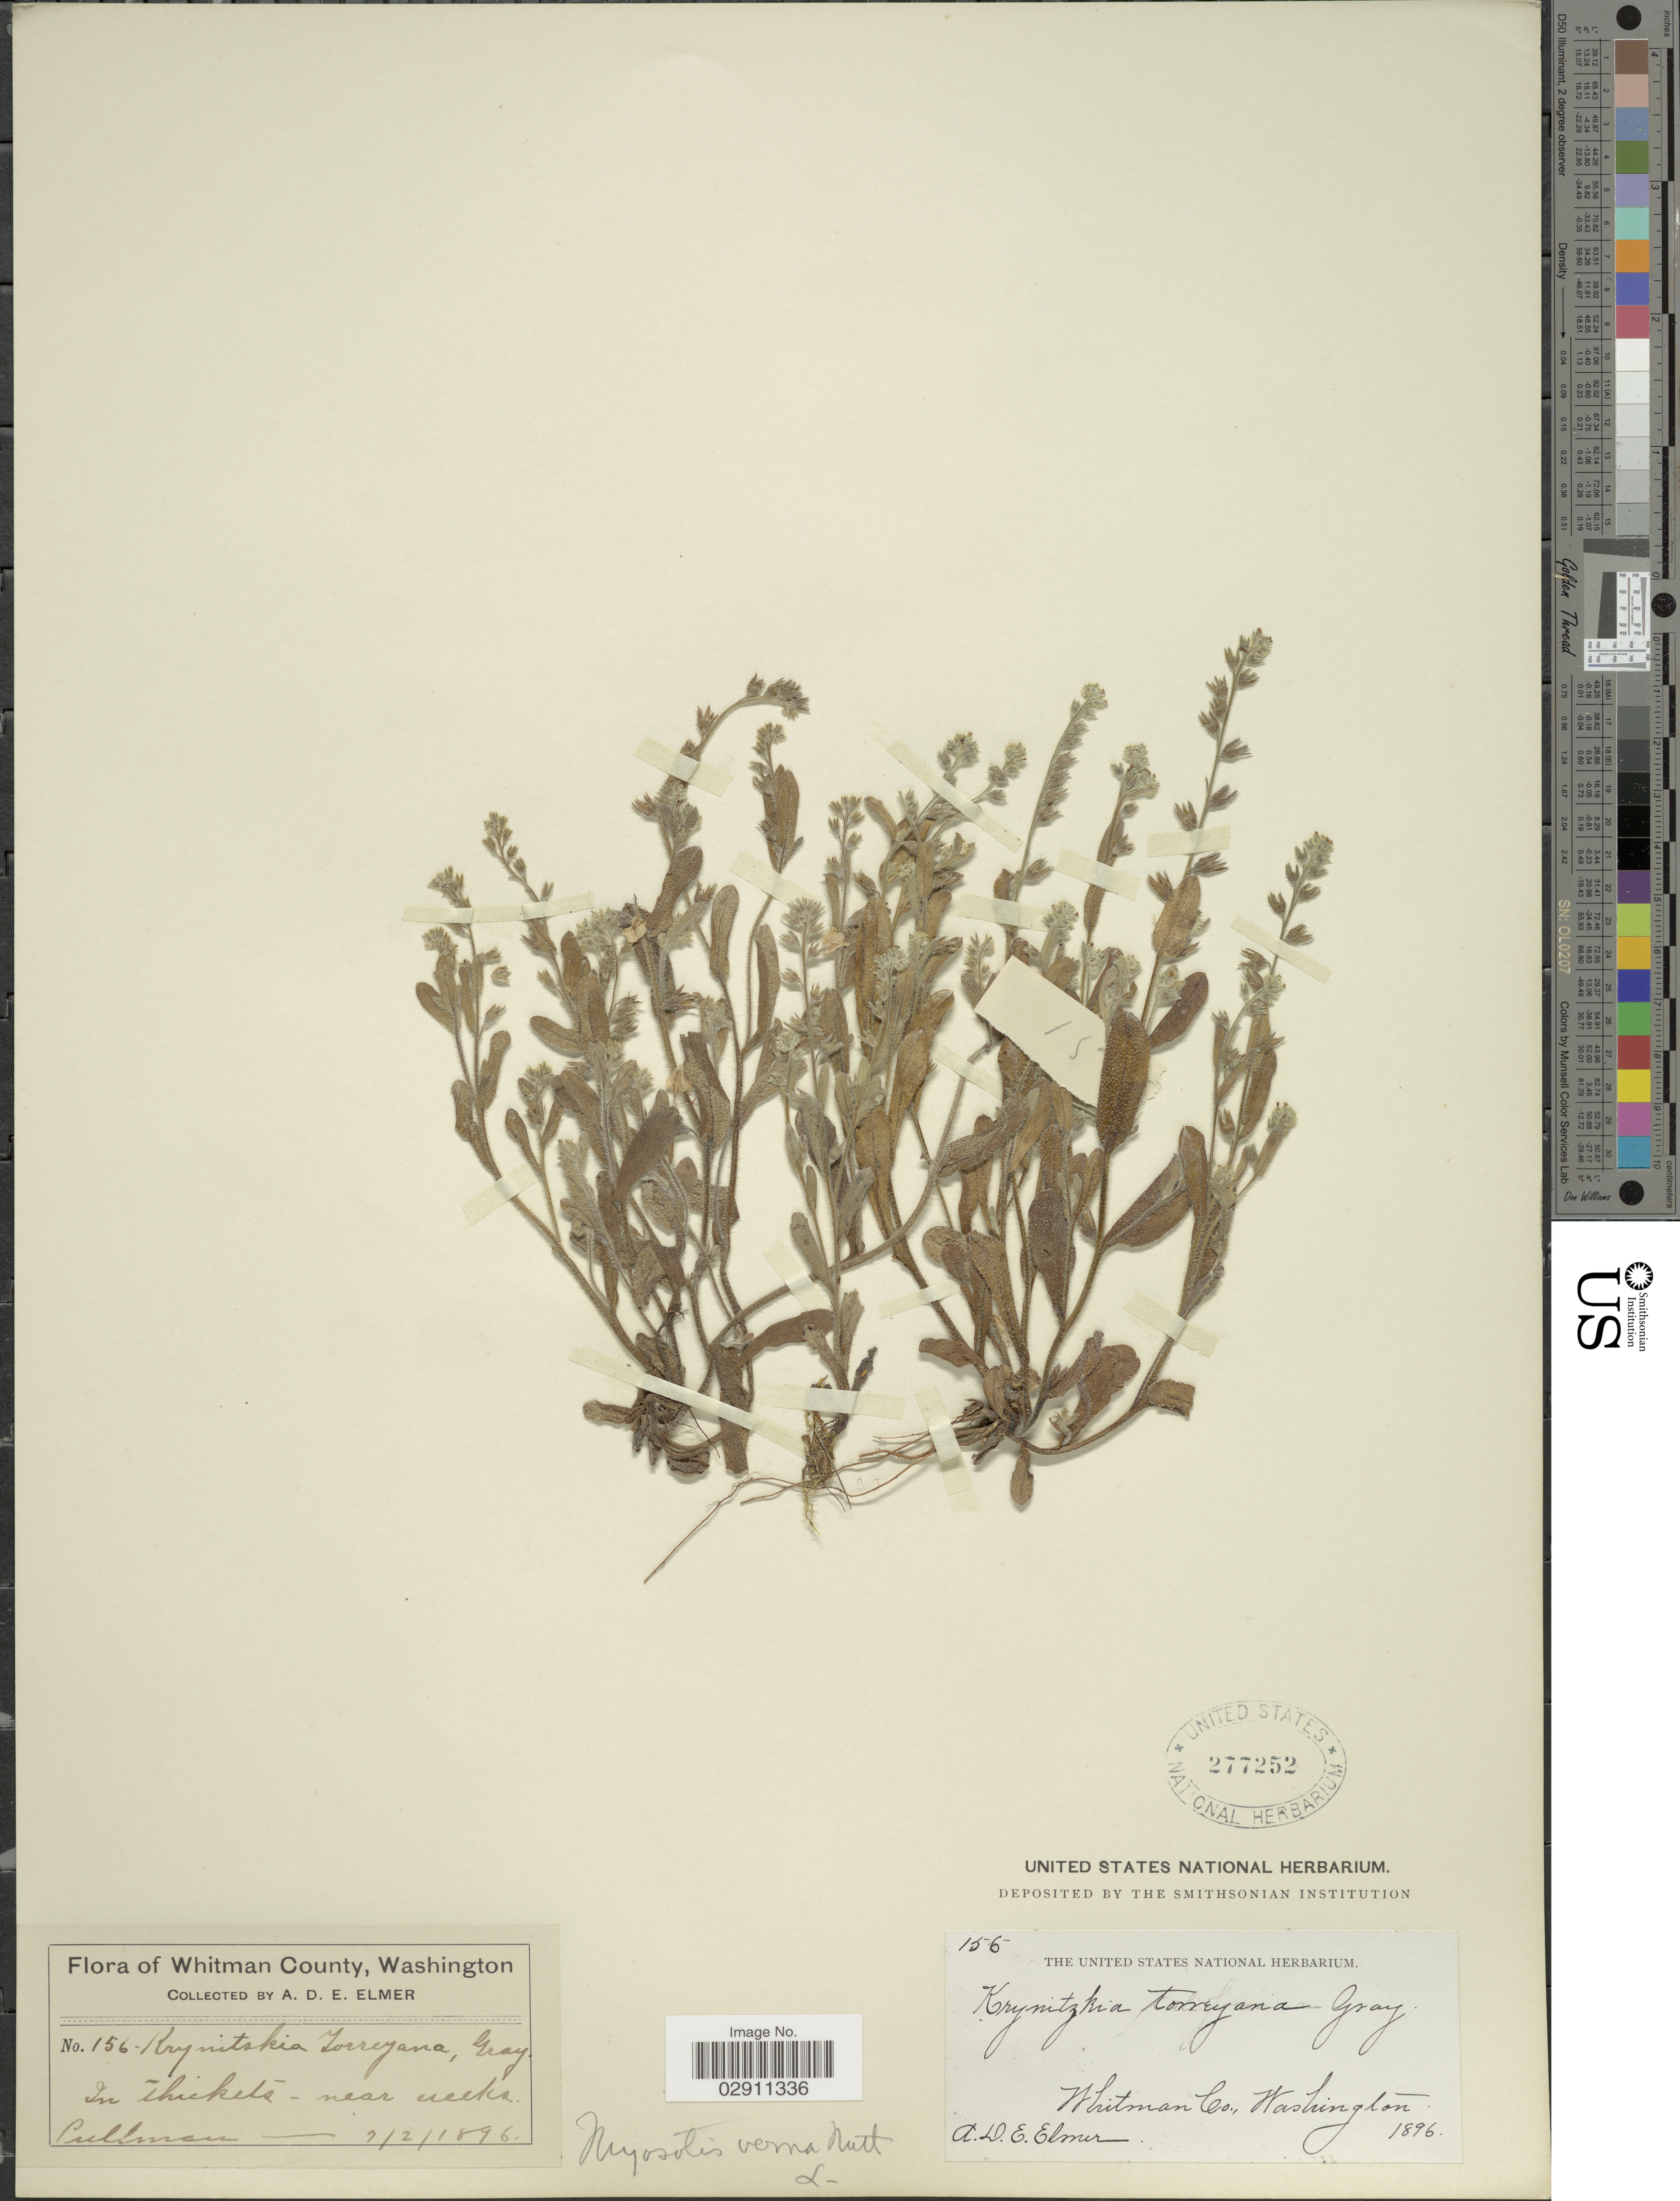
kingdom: Plantae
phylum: Tracheophyta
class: Magnoliopsida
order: Boraginales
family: Boraginaceae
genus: Myosotis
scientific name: Myosotis verna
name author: Nutt.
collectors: A. D. E. Elmer & Pullman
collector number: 156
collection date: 1896-07-02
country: United States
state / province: Washington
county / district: Whitman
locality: Whitman County.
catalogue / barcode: US 277252